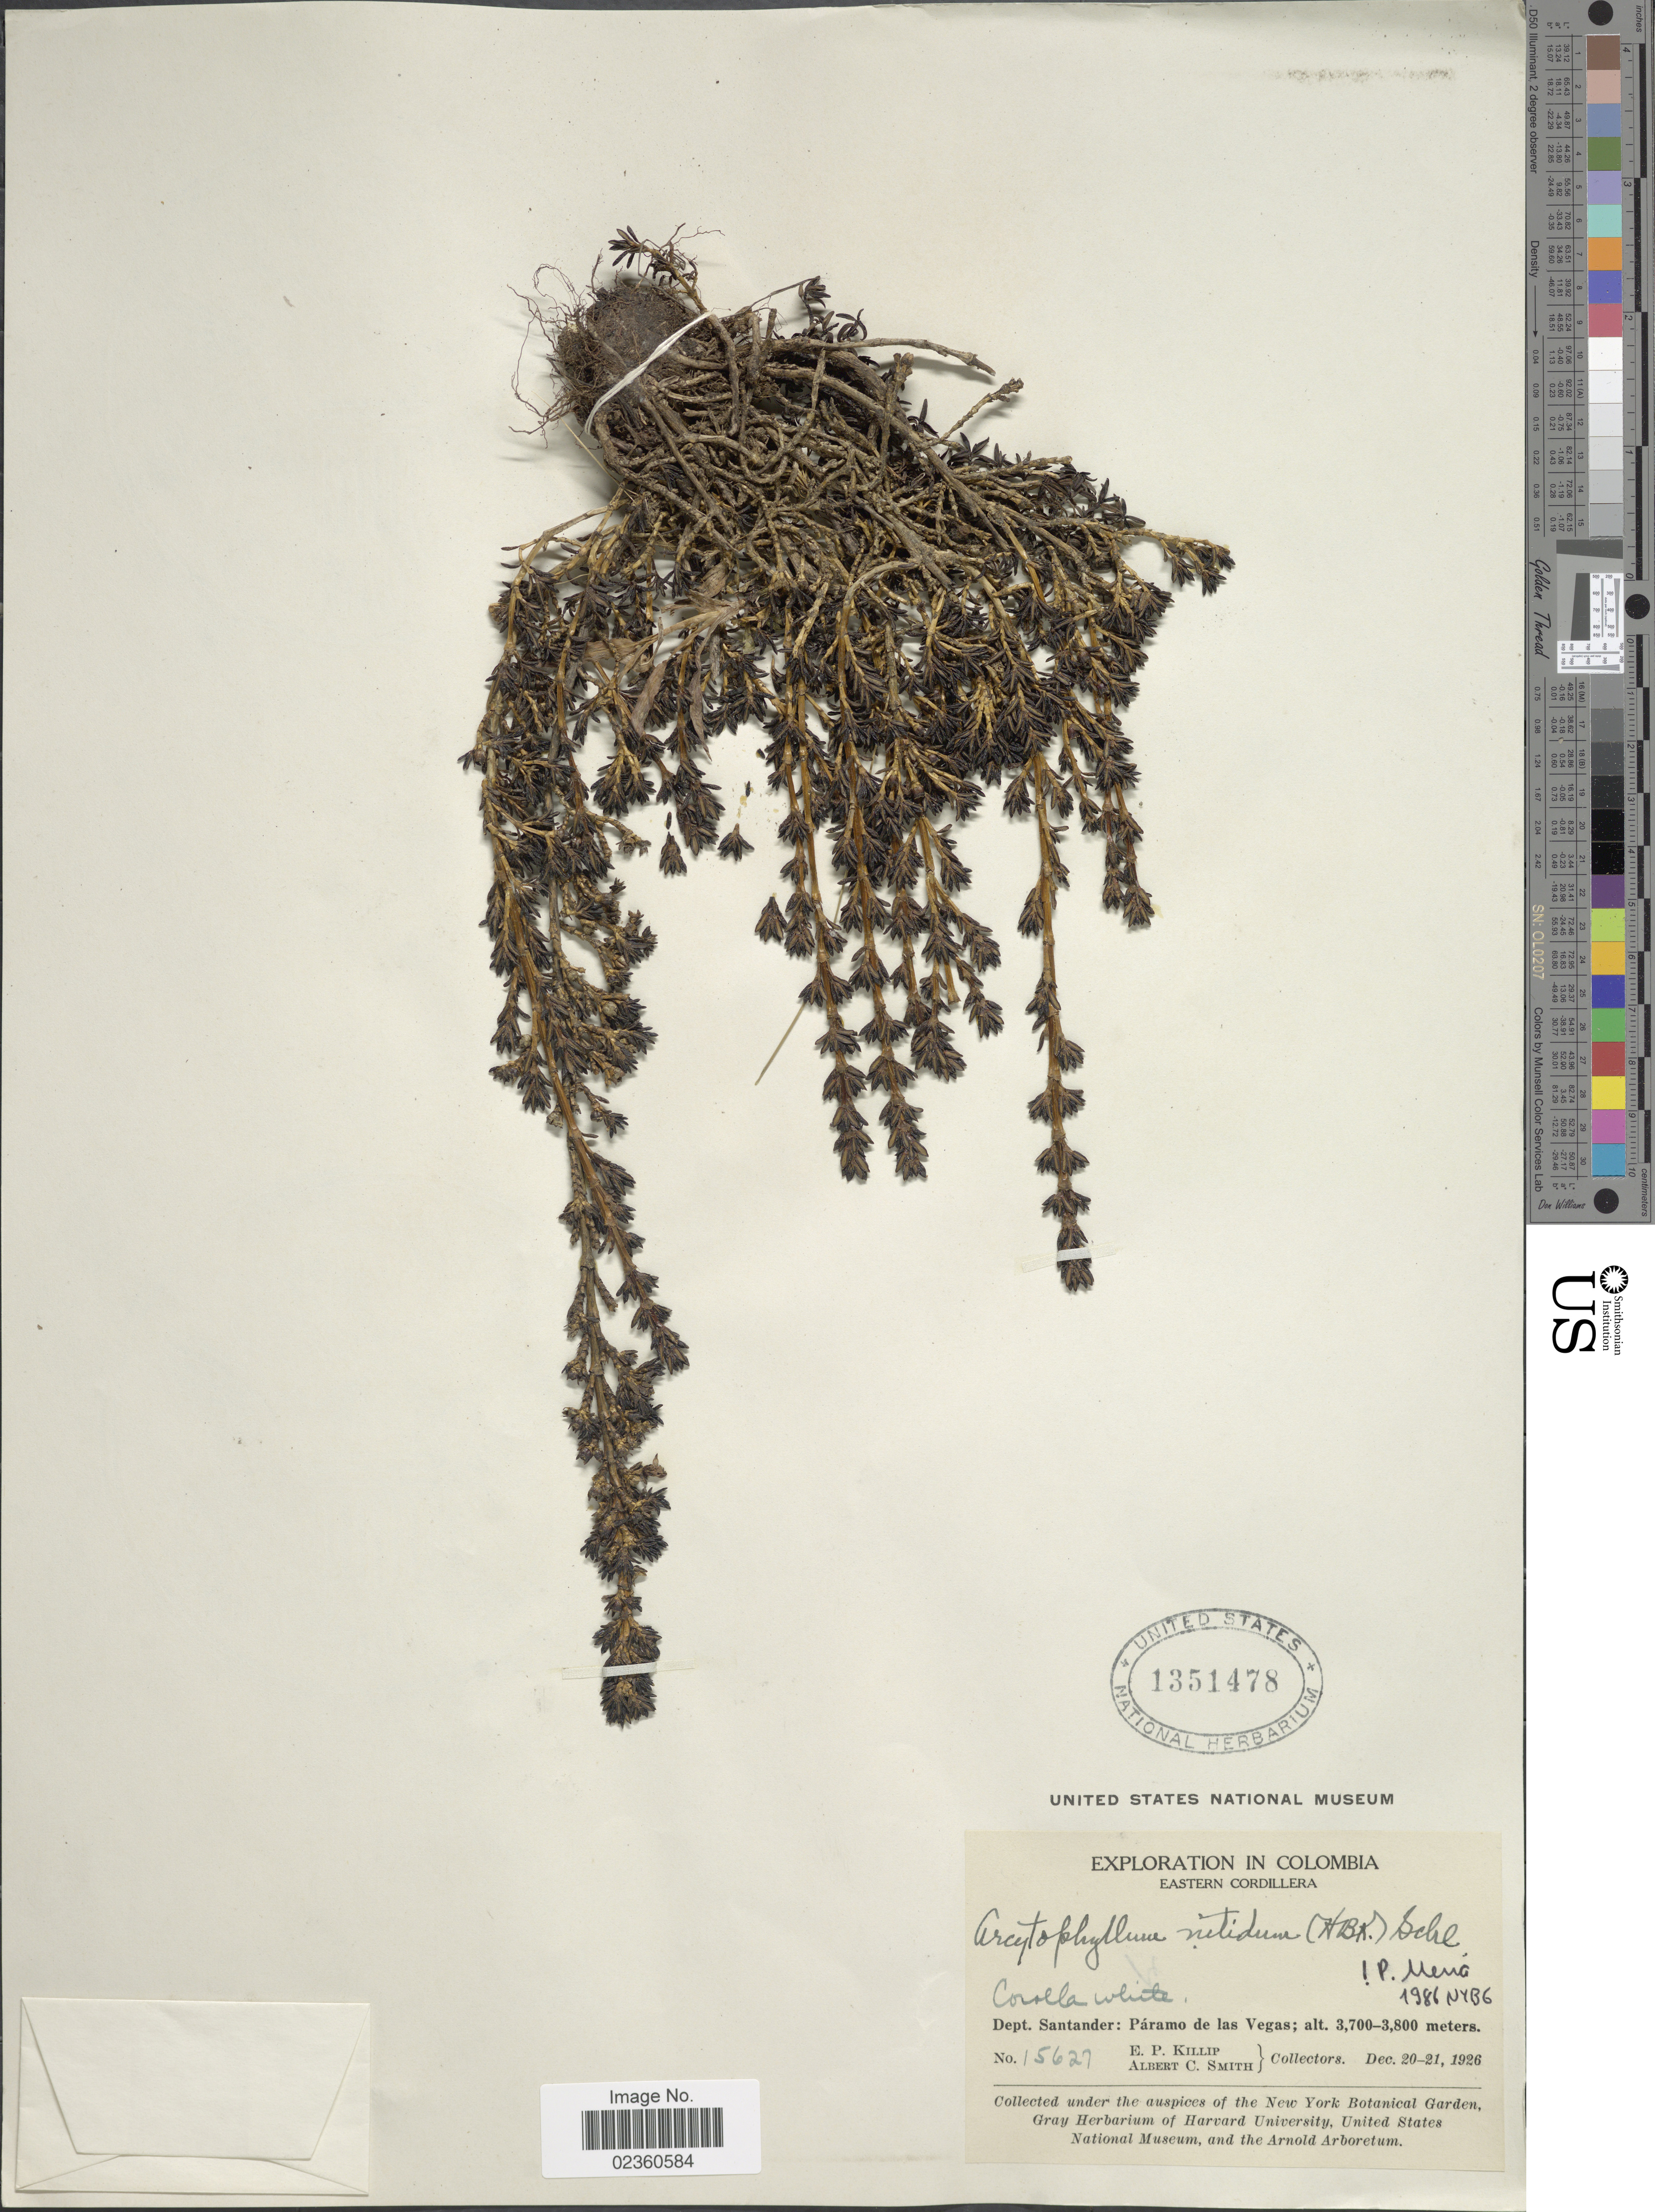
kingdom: Plantae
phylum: Tracheophyta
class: Magnoliopsida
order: Gentianales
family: Rubiaceae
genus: Arcytophyllum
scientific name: Arcytophyllum nitidum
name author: (Kunth) Schltdl.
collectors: E. P. Killip & A. C. Smith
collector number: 15627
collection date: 1926-12-20/1926-12-21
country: Colombia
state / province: Santander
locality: Eastern Cordillera, Dep. Santander: Páramo de las vegas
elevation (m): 3700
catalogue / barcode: US 1351478